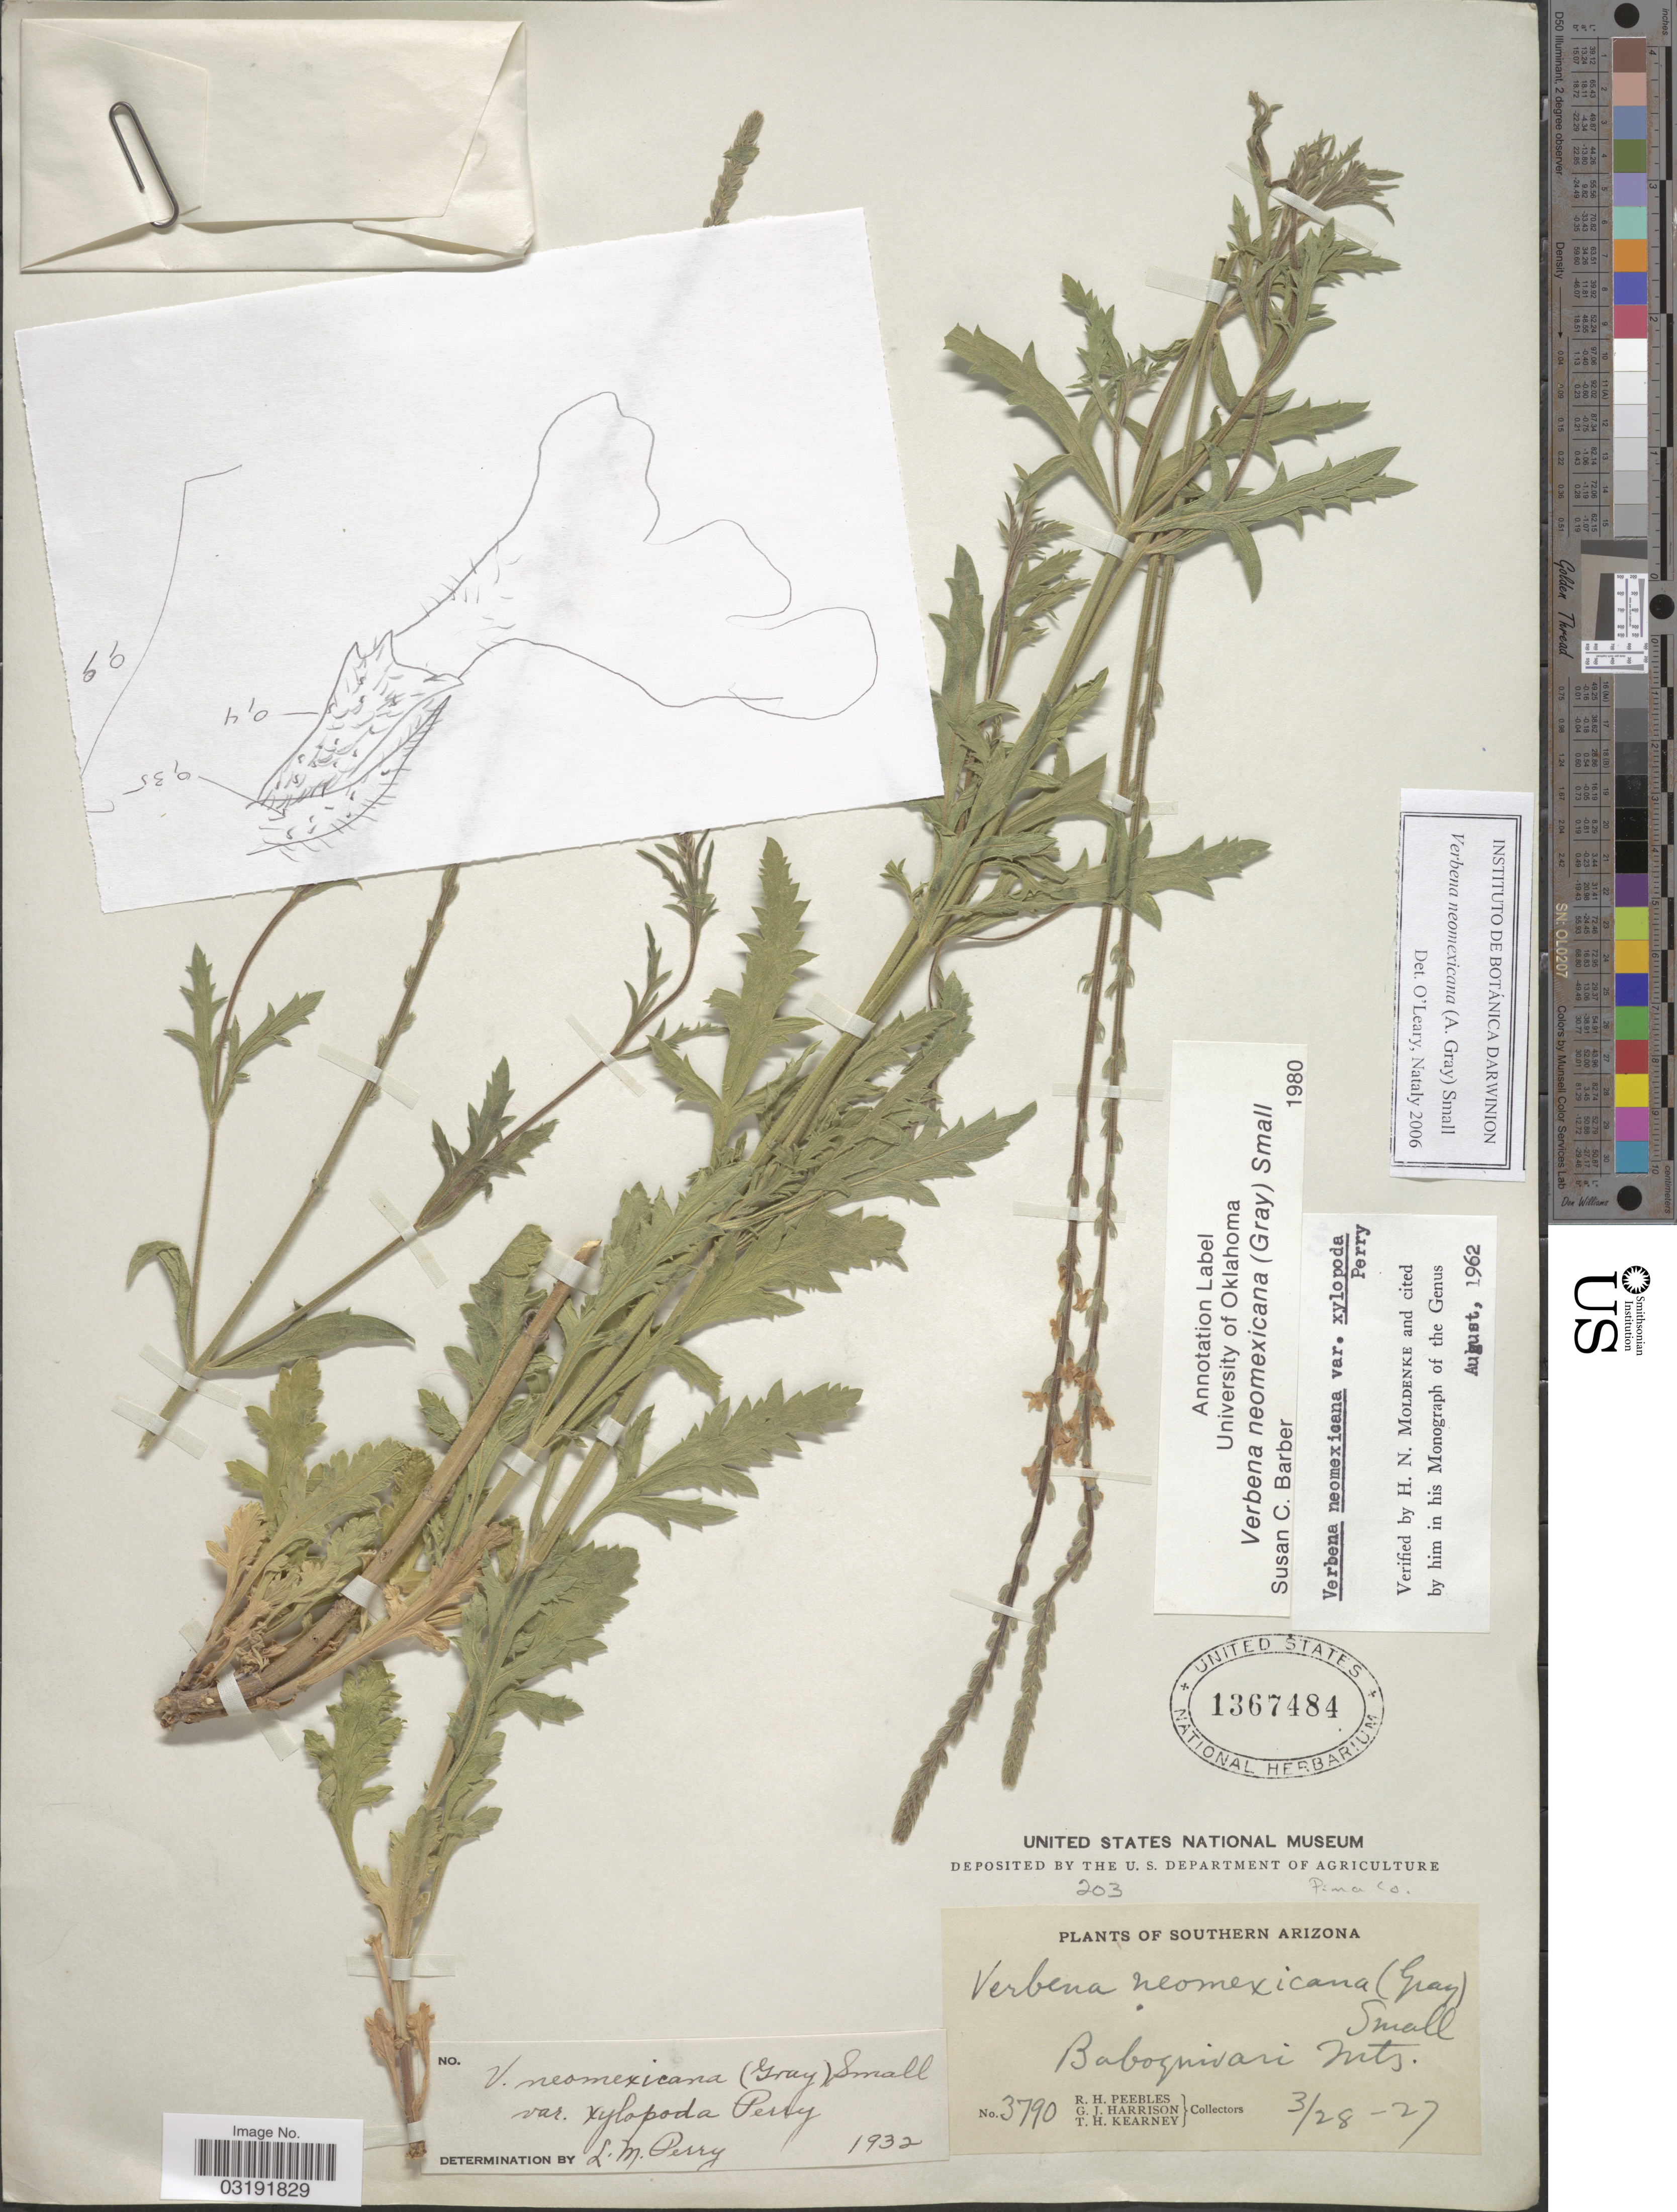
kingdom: Plantae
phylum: Tracheophyta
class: Magnoliopsida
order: Lamiales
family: Verbenaceae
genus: Verbena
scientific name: Verbena neomexicana var. hirtella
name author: L.M. Perry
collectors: R. H. Peebles, G. J. Harrison & T. H. Kearney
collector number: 3790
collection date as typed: Transcribed d/m/y: 28/3/27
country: United States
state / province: Arizona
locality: Pima Co. Southern Arizona. Baboquivari Mts.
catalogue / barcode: US 1367484